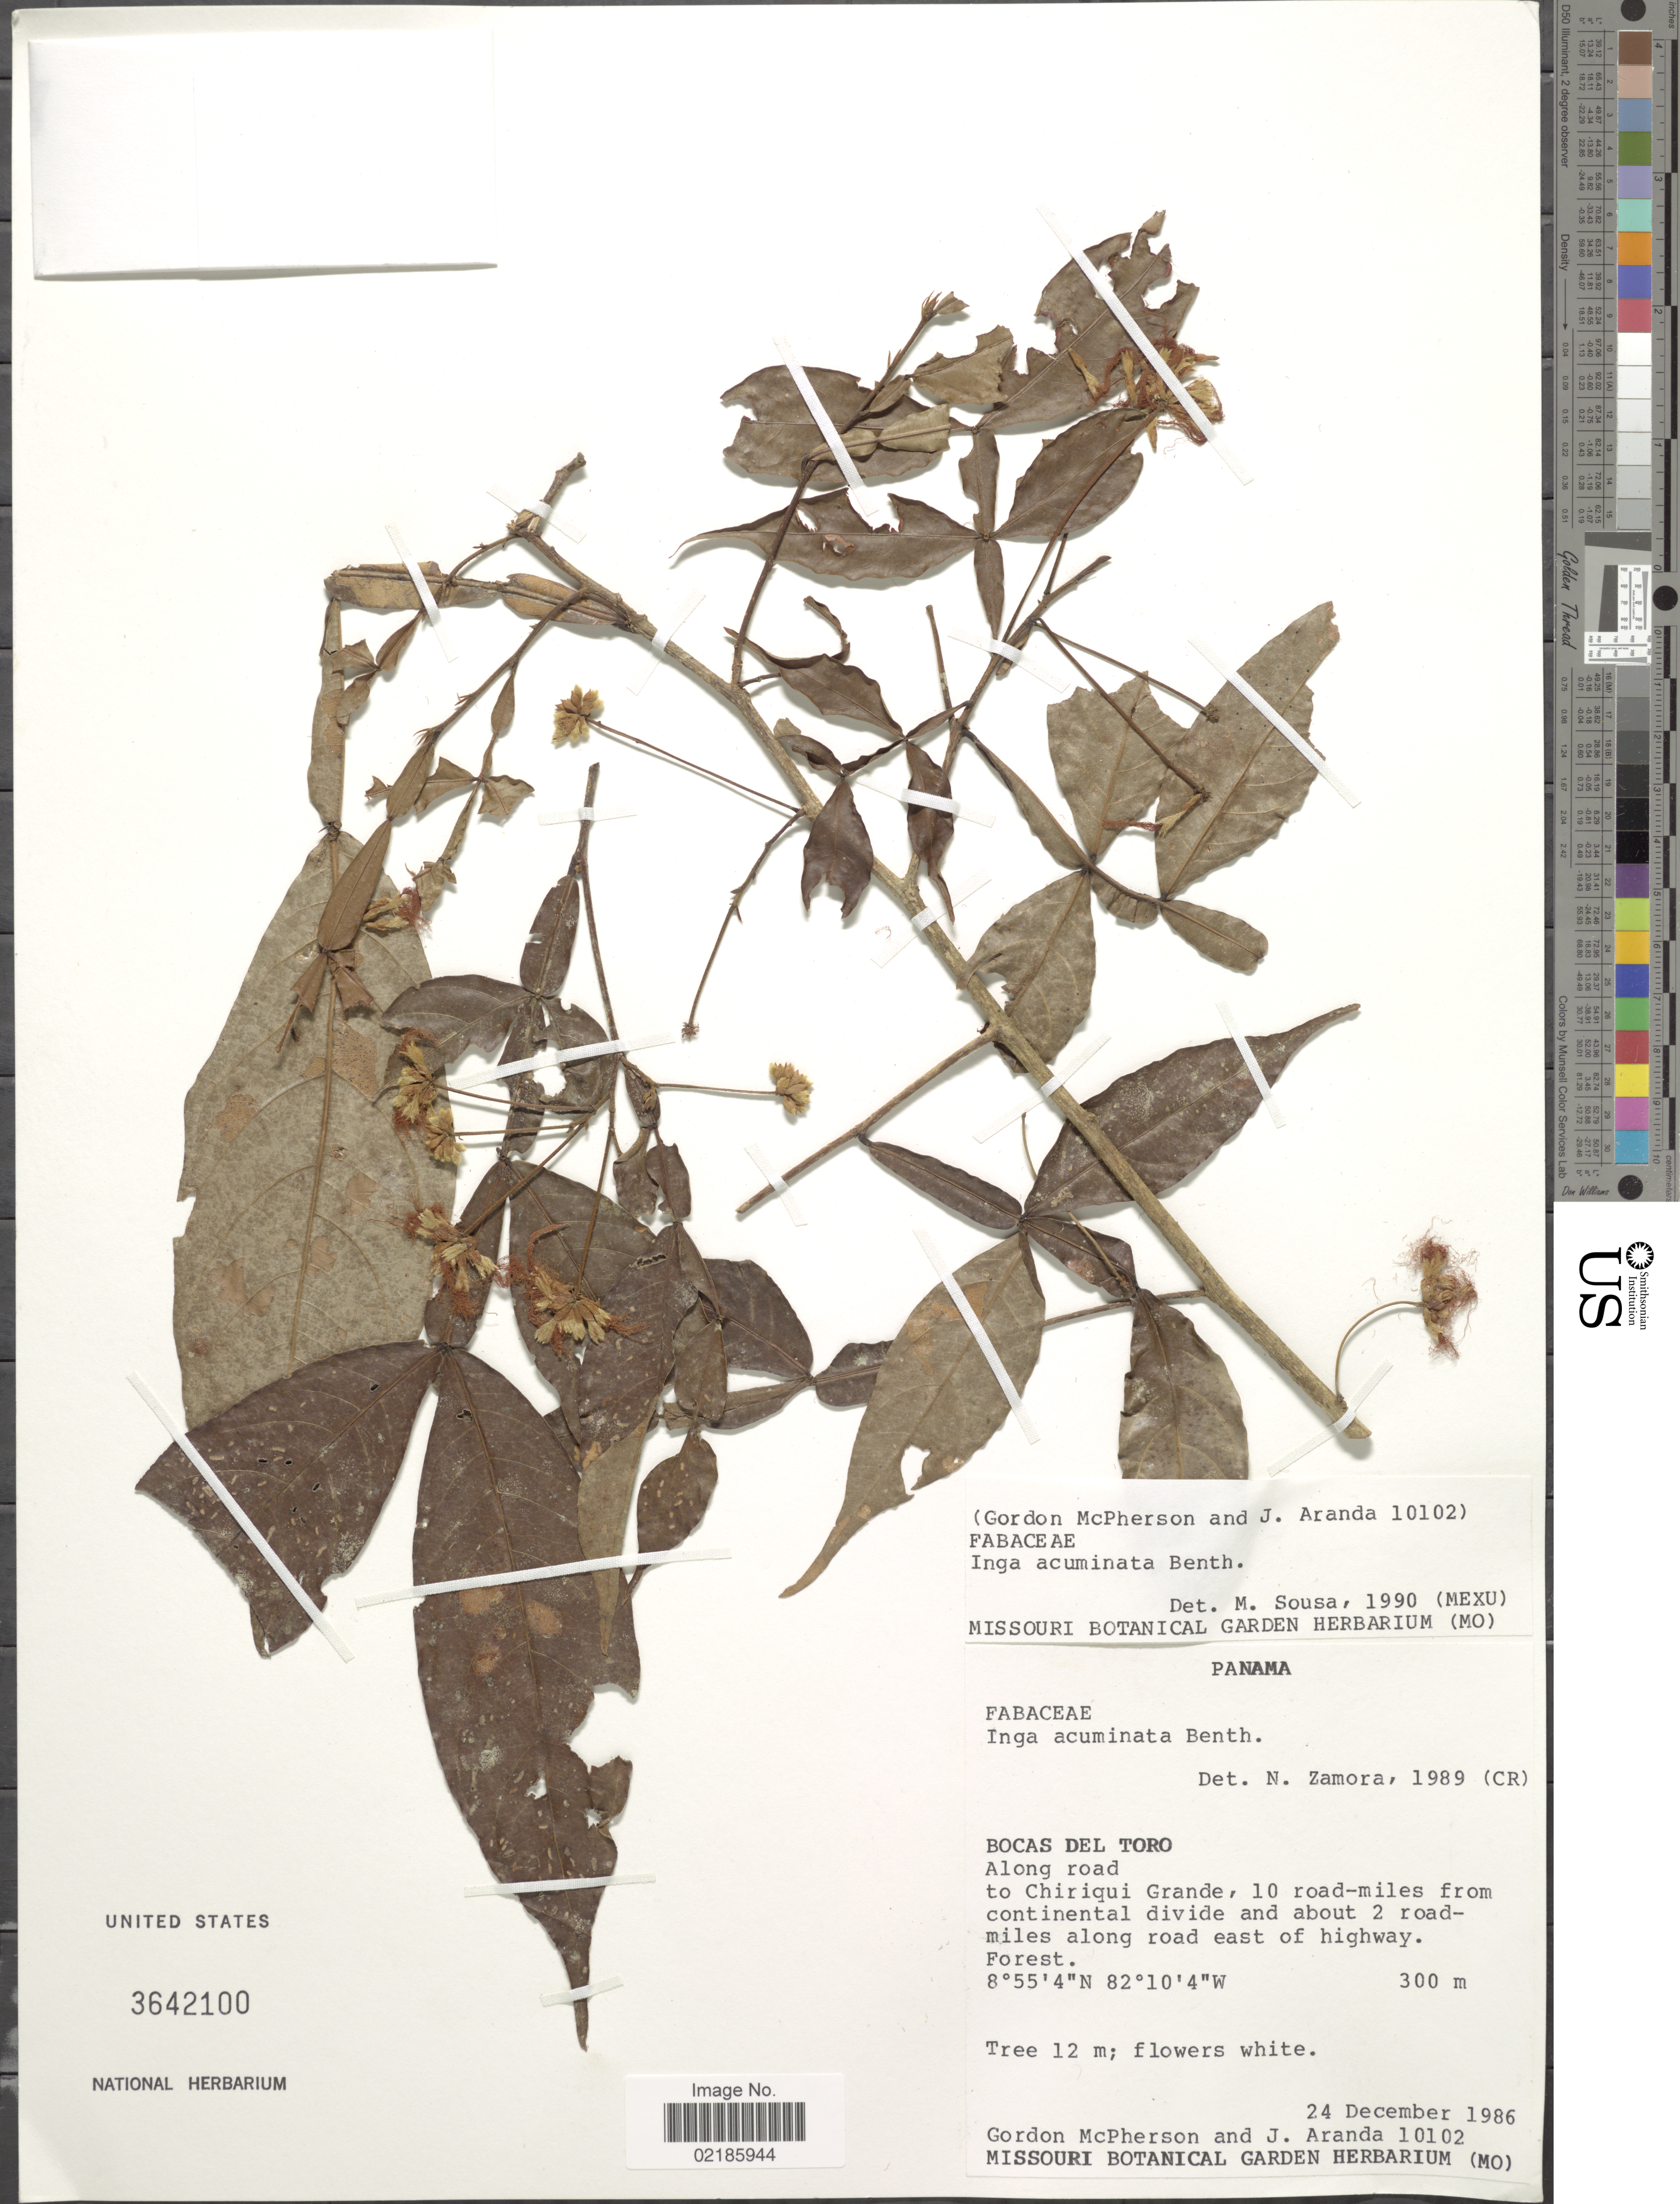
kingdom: Plantae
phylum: Tracheophyta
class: Magnoliopsida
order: Fabales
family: Fabaceae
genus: Inga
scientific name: Inga acuminata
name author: Benth.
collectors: G. McPherson & J. Aranda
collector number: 10102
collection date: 1986-12-24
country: Panama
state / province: Bocas del Toro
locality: Along road to Chiriqui Grande, 10 road-miles from continental divide and about 2 road-miles along road east of highway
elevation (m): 300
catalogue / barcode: US 3642100